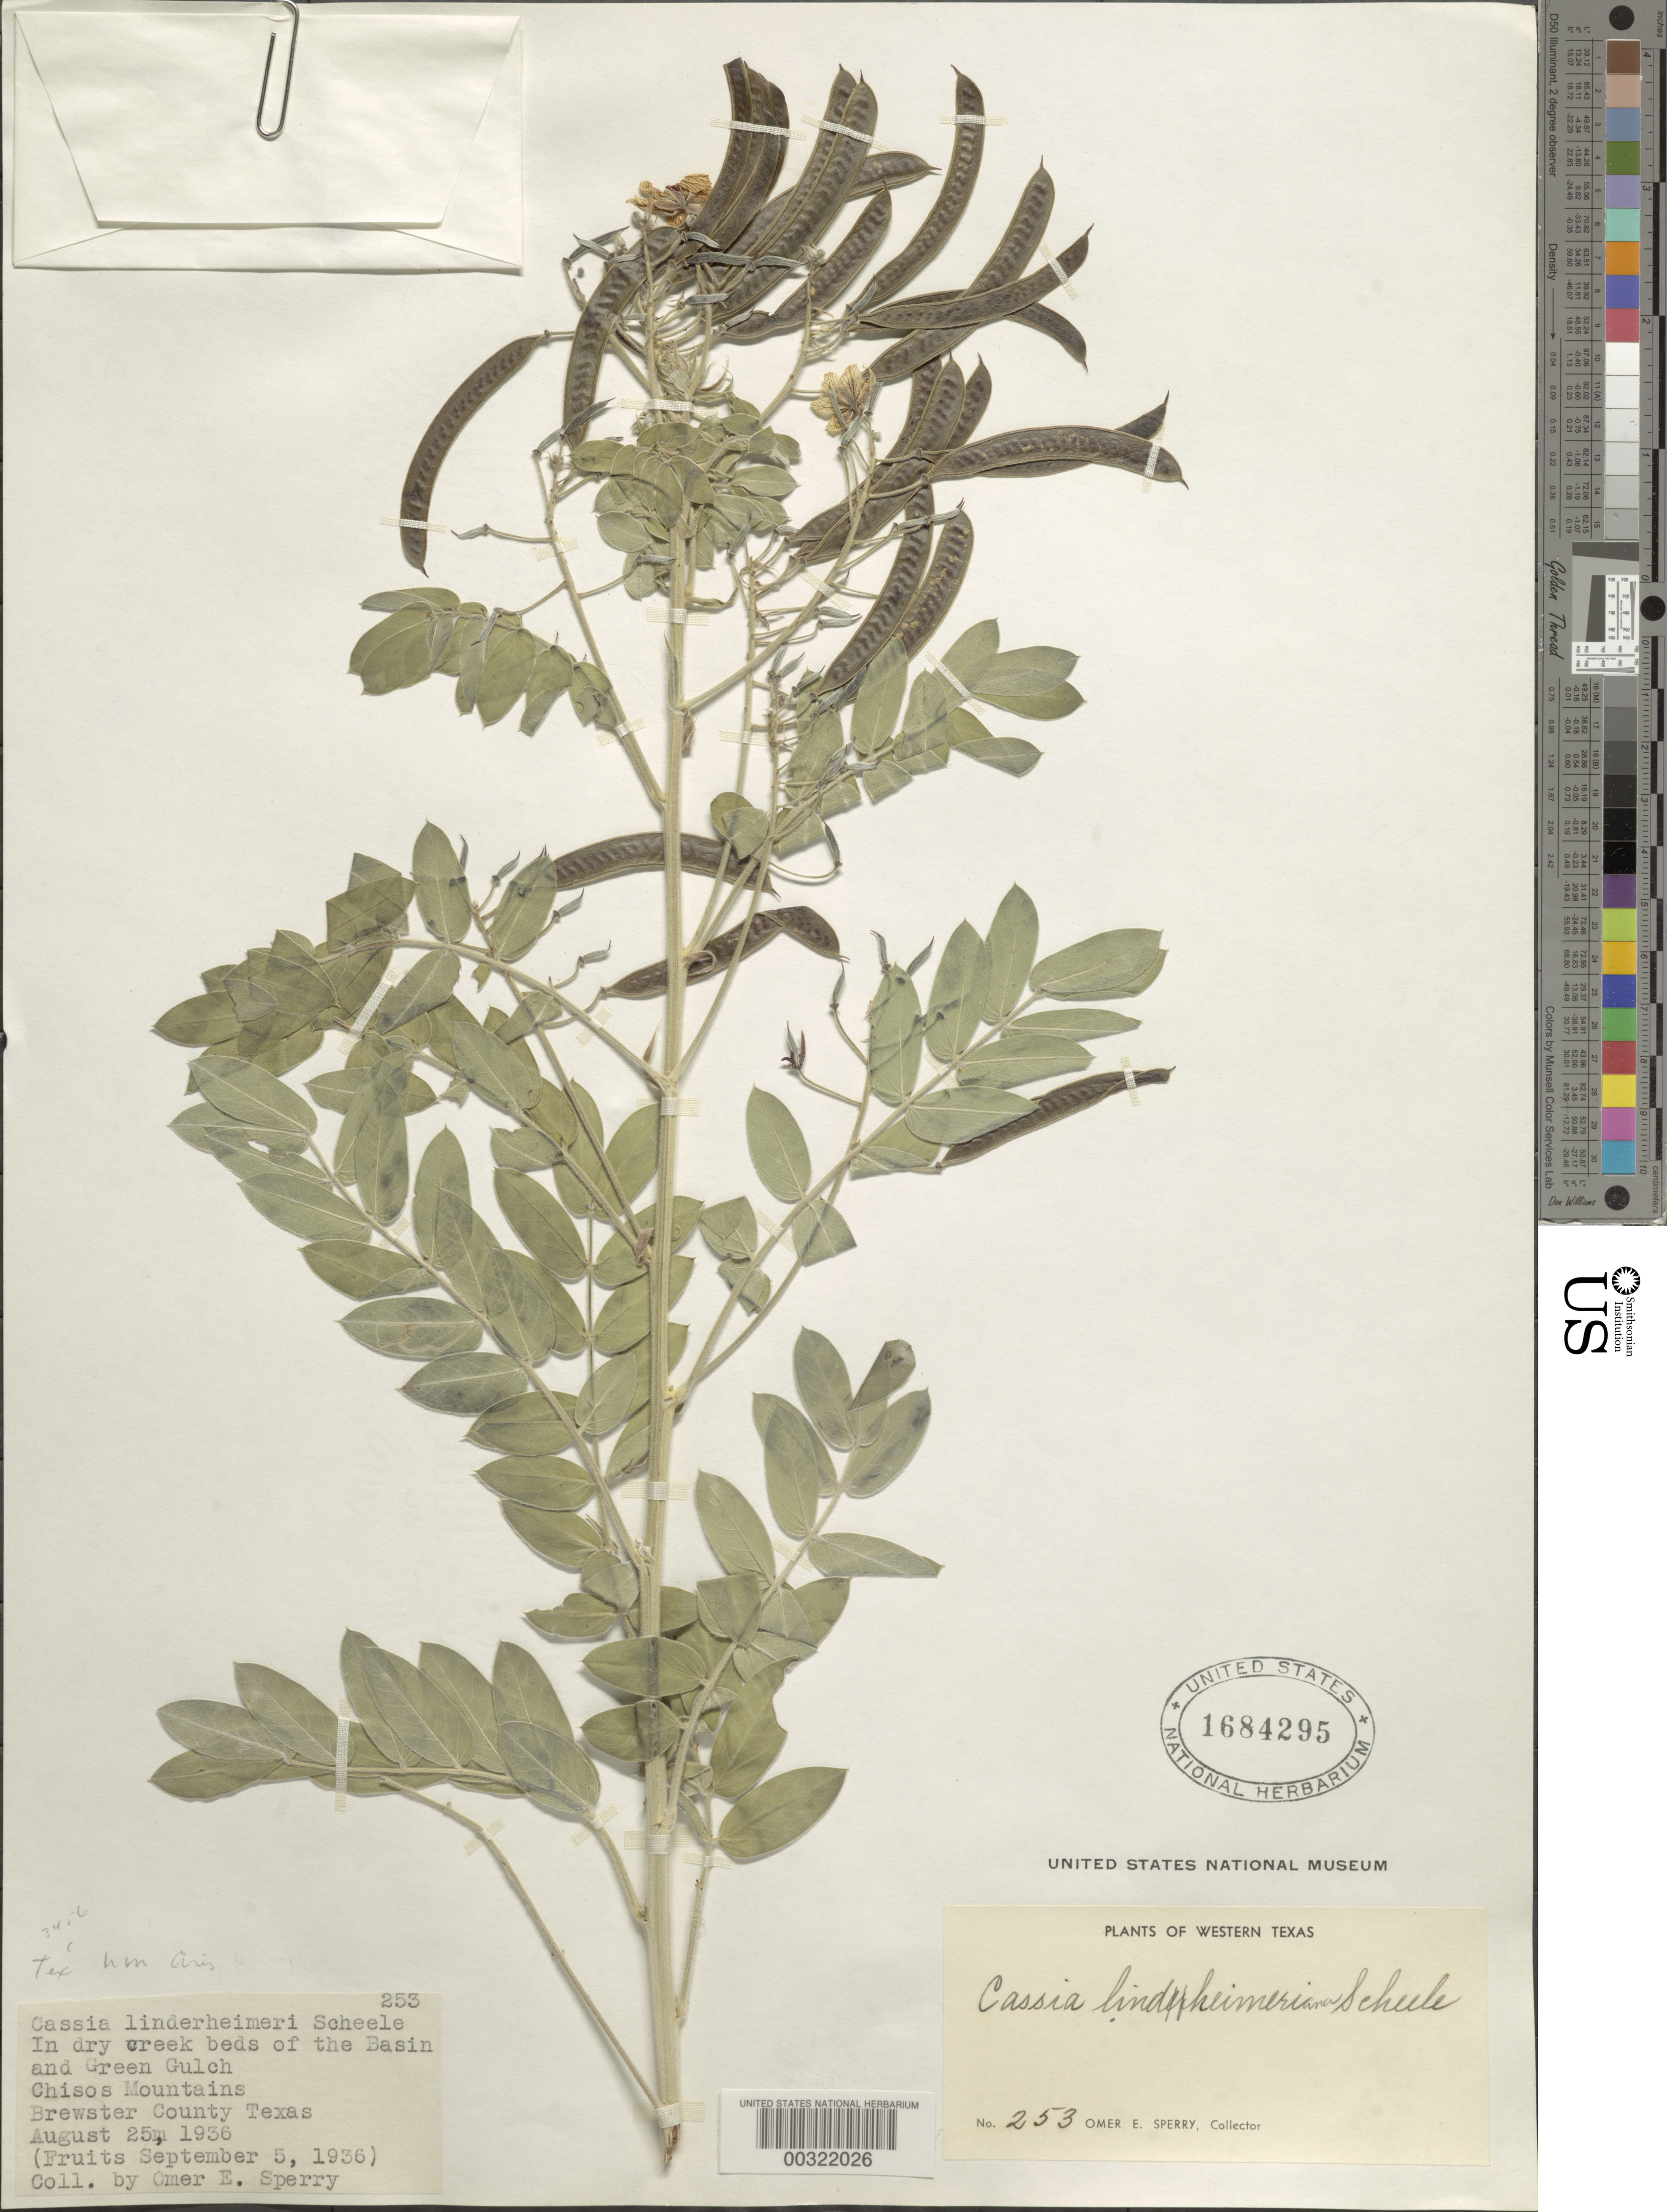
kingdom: Plantae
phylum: Tracheophyta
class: Magnoliopsida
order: Fabales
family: Fabaceae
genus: Senna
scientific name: Senna lindheimeriana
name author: (Scheele) H.S. Irwin & Barneby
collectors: O. E. Sperry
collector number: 253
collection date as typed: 25 Aug 1936 or 05 Sep 1936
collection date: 1936-08-25 or 1936-09-05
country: United States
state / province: Texas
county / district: Brewster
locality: Chisos mountains; basin and green gulch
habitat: Dry creek beds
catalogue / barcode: US 1684295